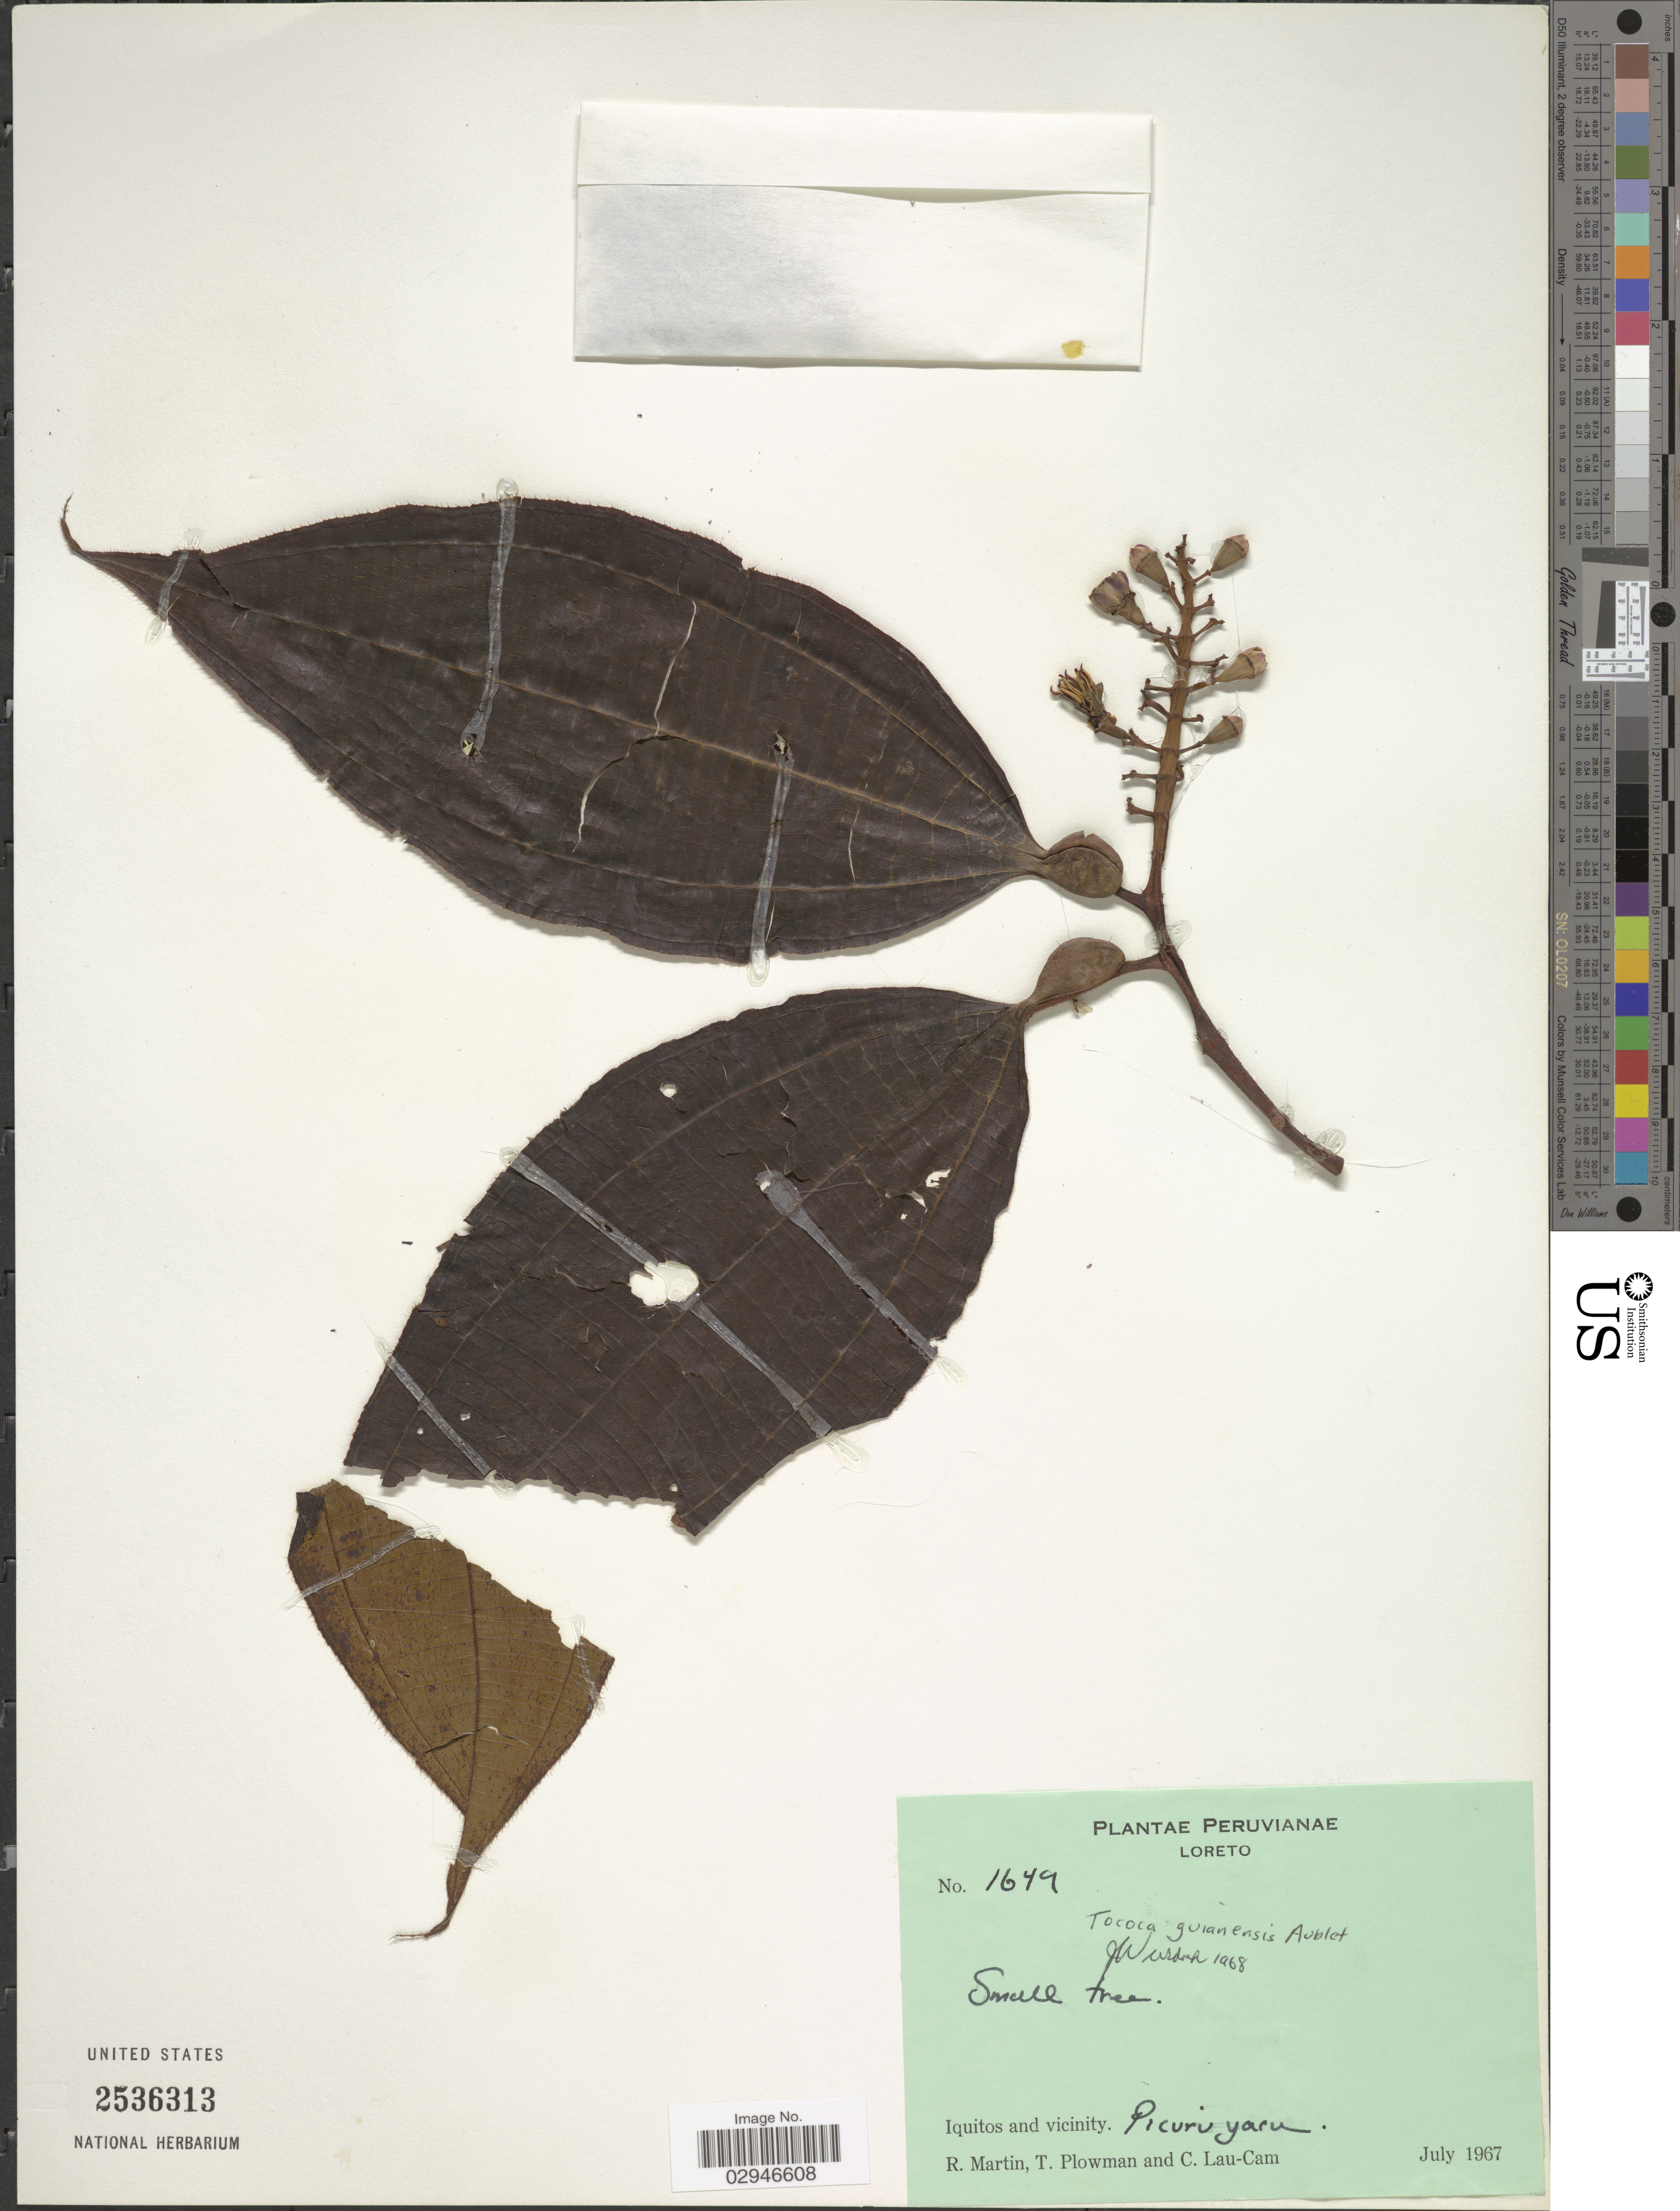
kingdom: Plantae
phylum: Tracheophyta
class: Magnoliopsida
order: Myrtales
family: Melastomataceae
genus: Tococa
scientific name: Tococa guianensis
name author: Aubl.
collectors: R. Martin, T. Plowman & C. Lau-Cam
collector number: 1649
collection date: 1967-07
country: Peru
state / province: Loreto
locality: Iquitos and vicinity, Picuruyaru.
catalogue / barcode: US 2536313